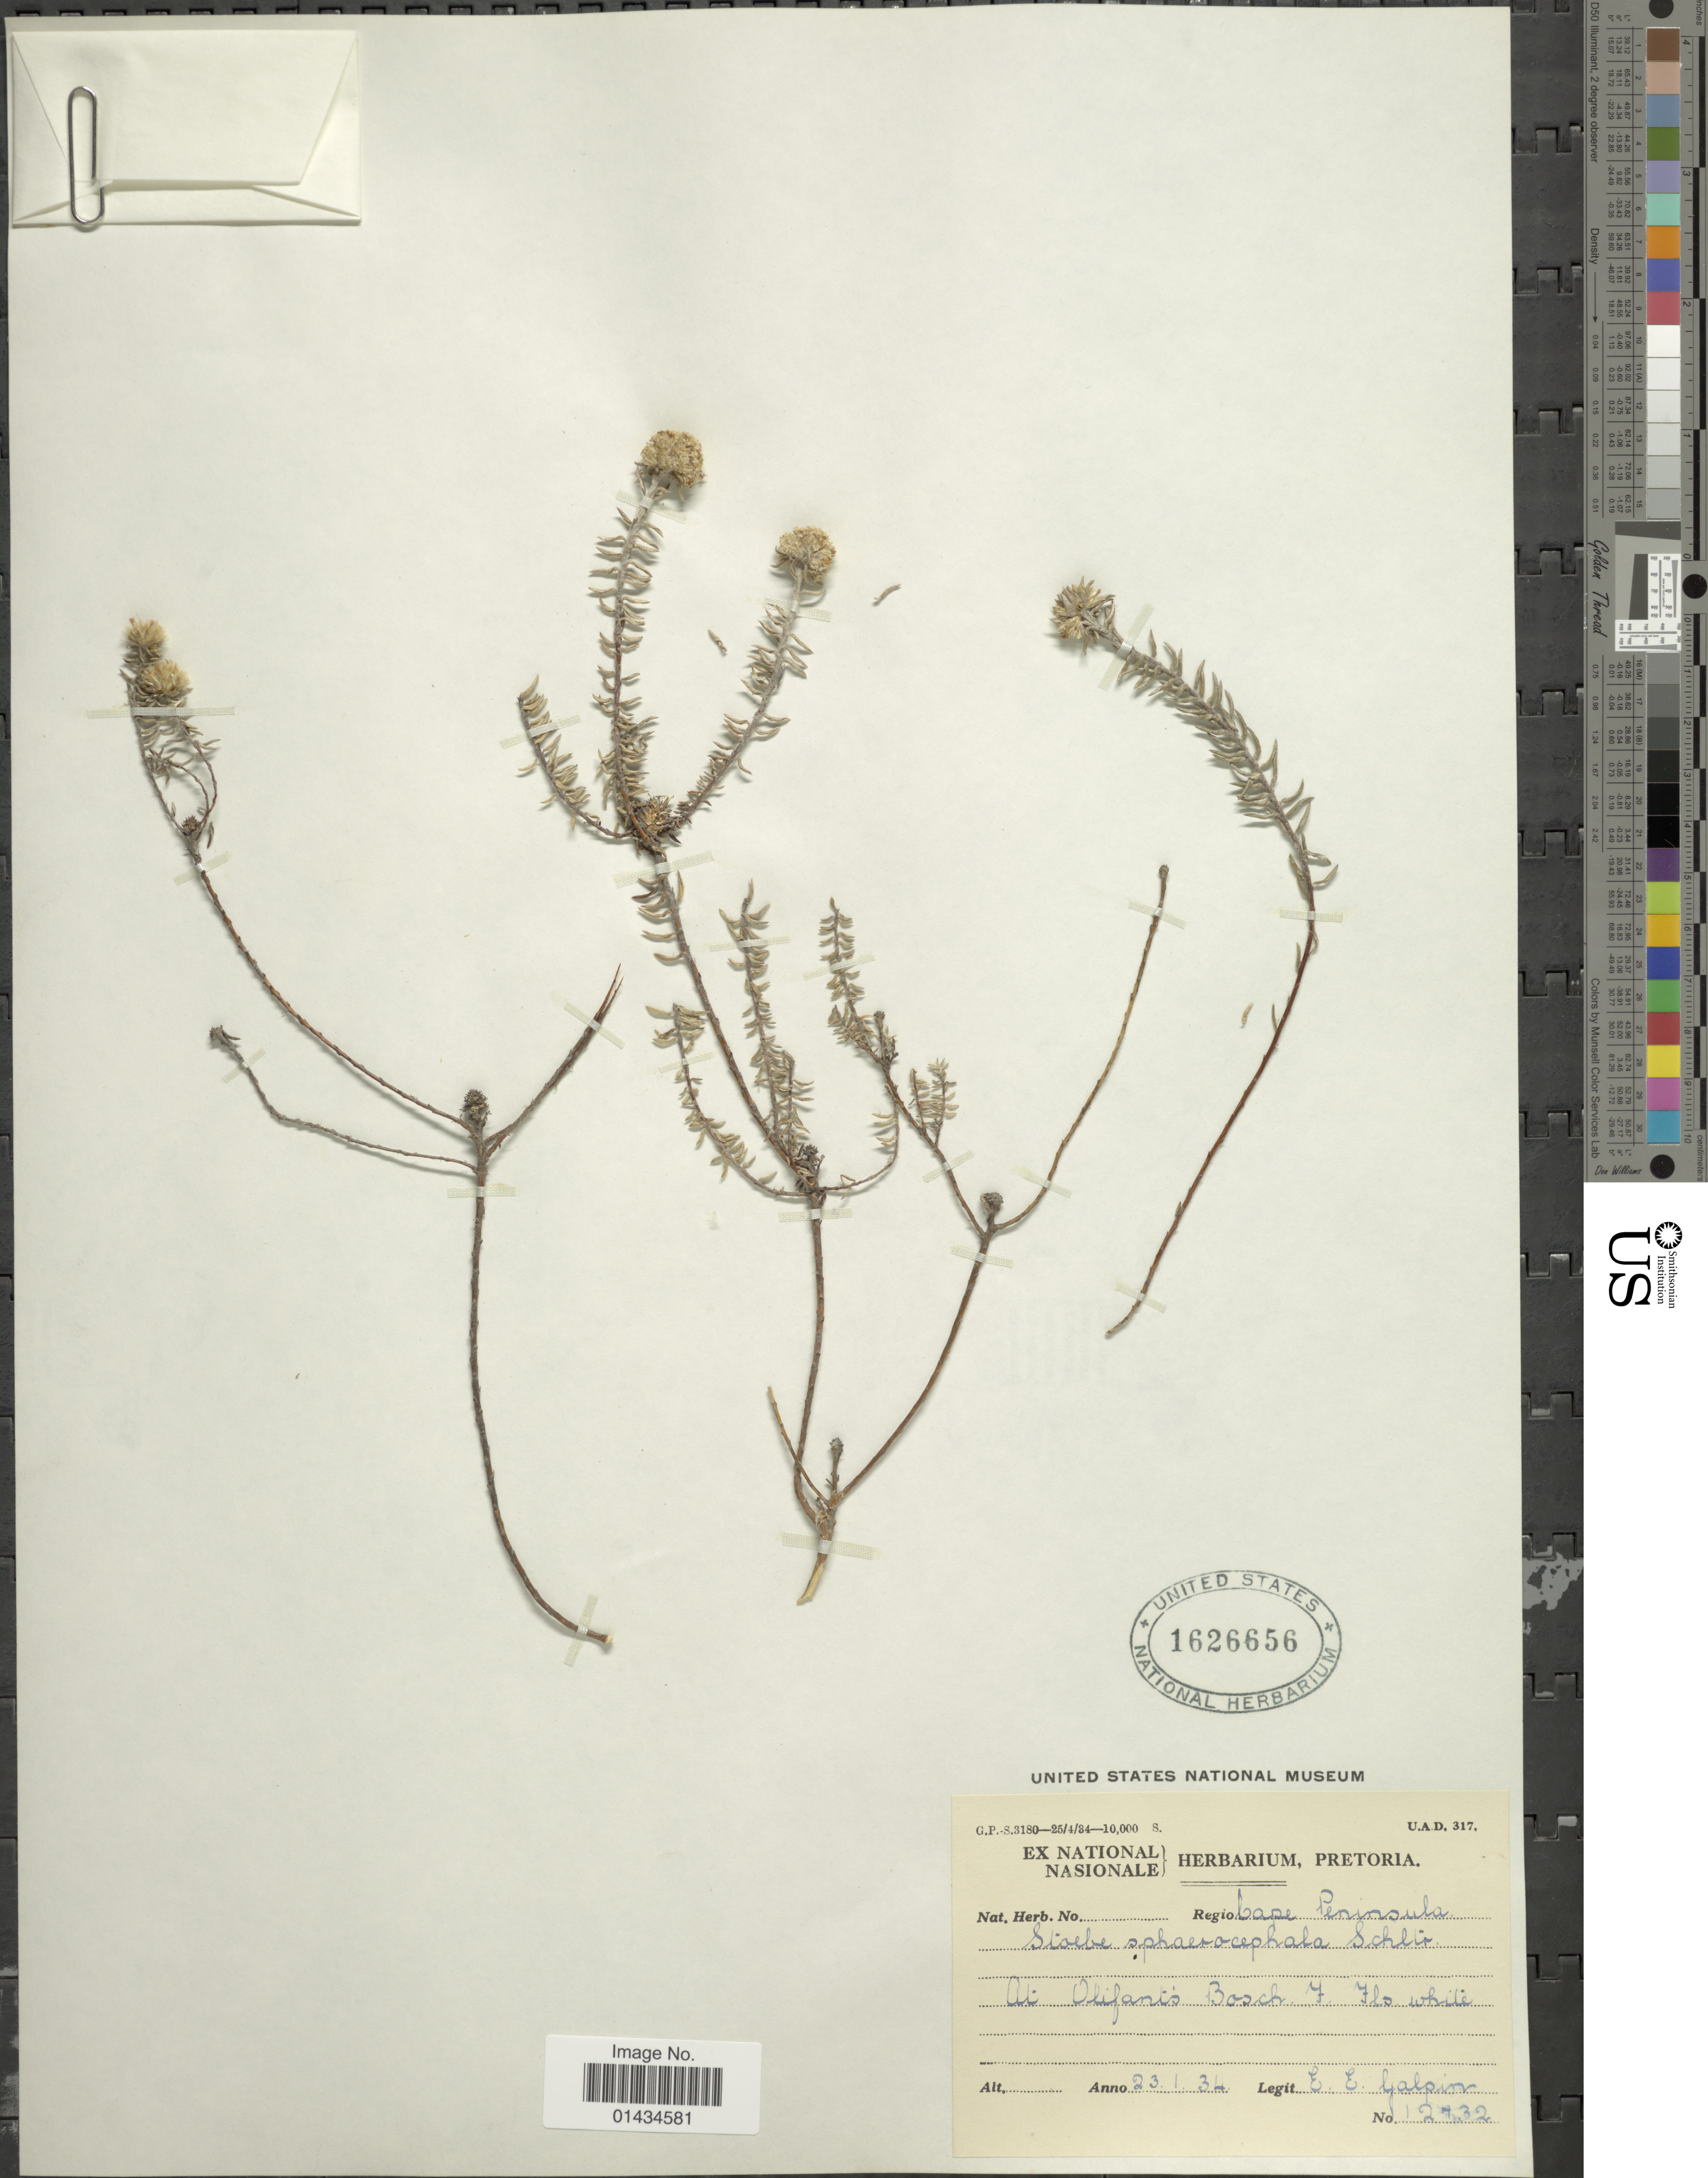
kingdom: Plantae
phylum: Tracheophyta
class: Magnoliopsida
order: Asterales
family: Asteraceae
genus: Stoebe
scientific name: Stoebe sphaerocephala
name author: Schltr.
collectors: E. Galpin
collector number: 12432*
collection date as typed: Transcribed d/m/y: 23/1/34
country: South Africa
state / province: Western Cape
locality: At Olifant's Bosch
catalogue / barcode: US 1626656